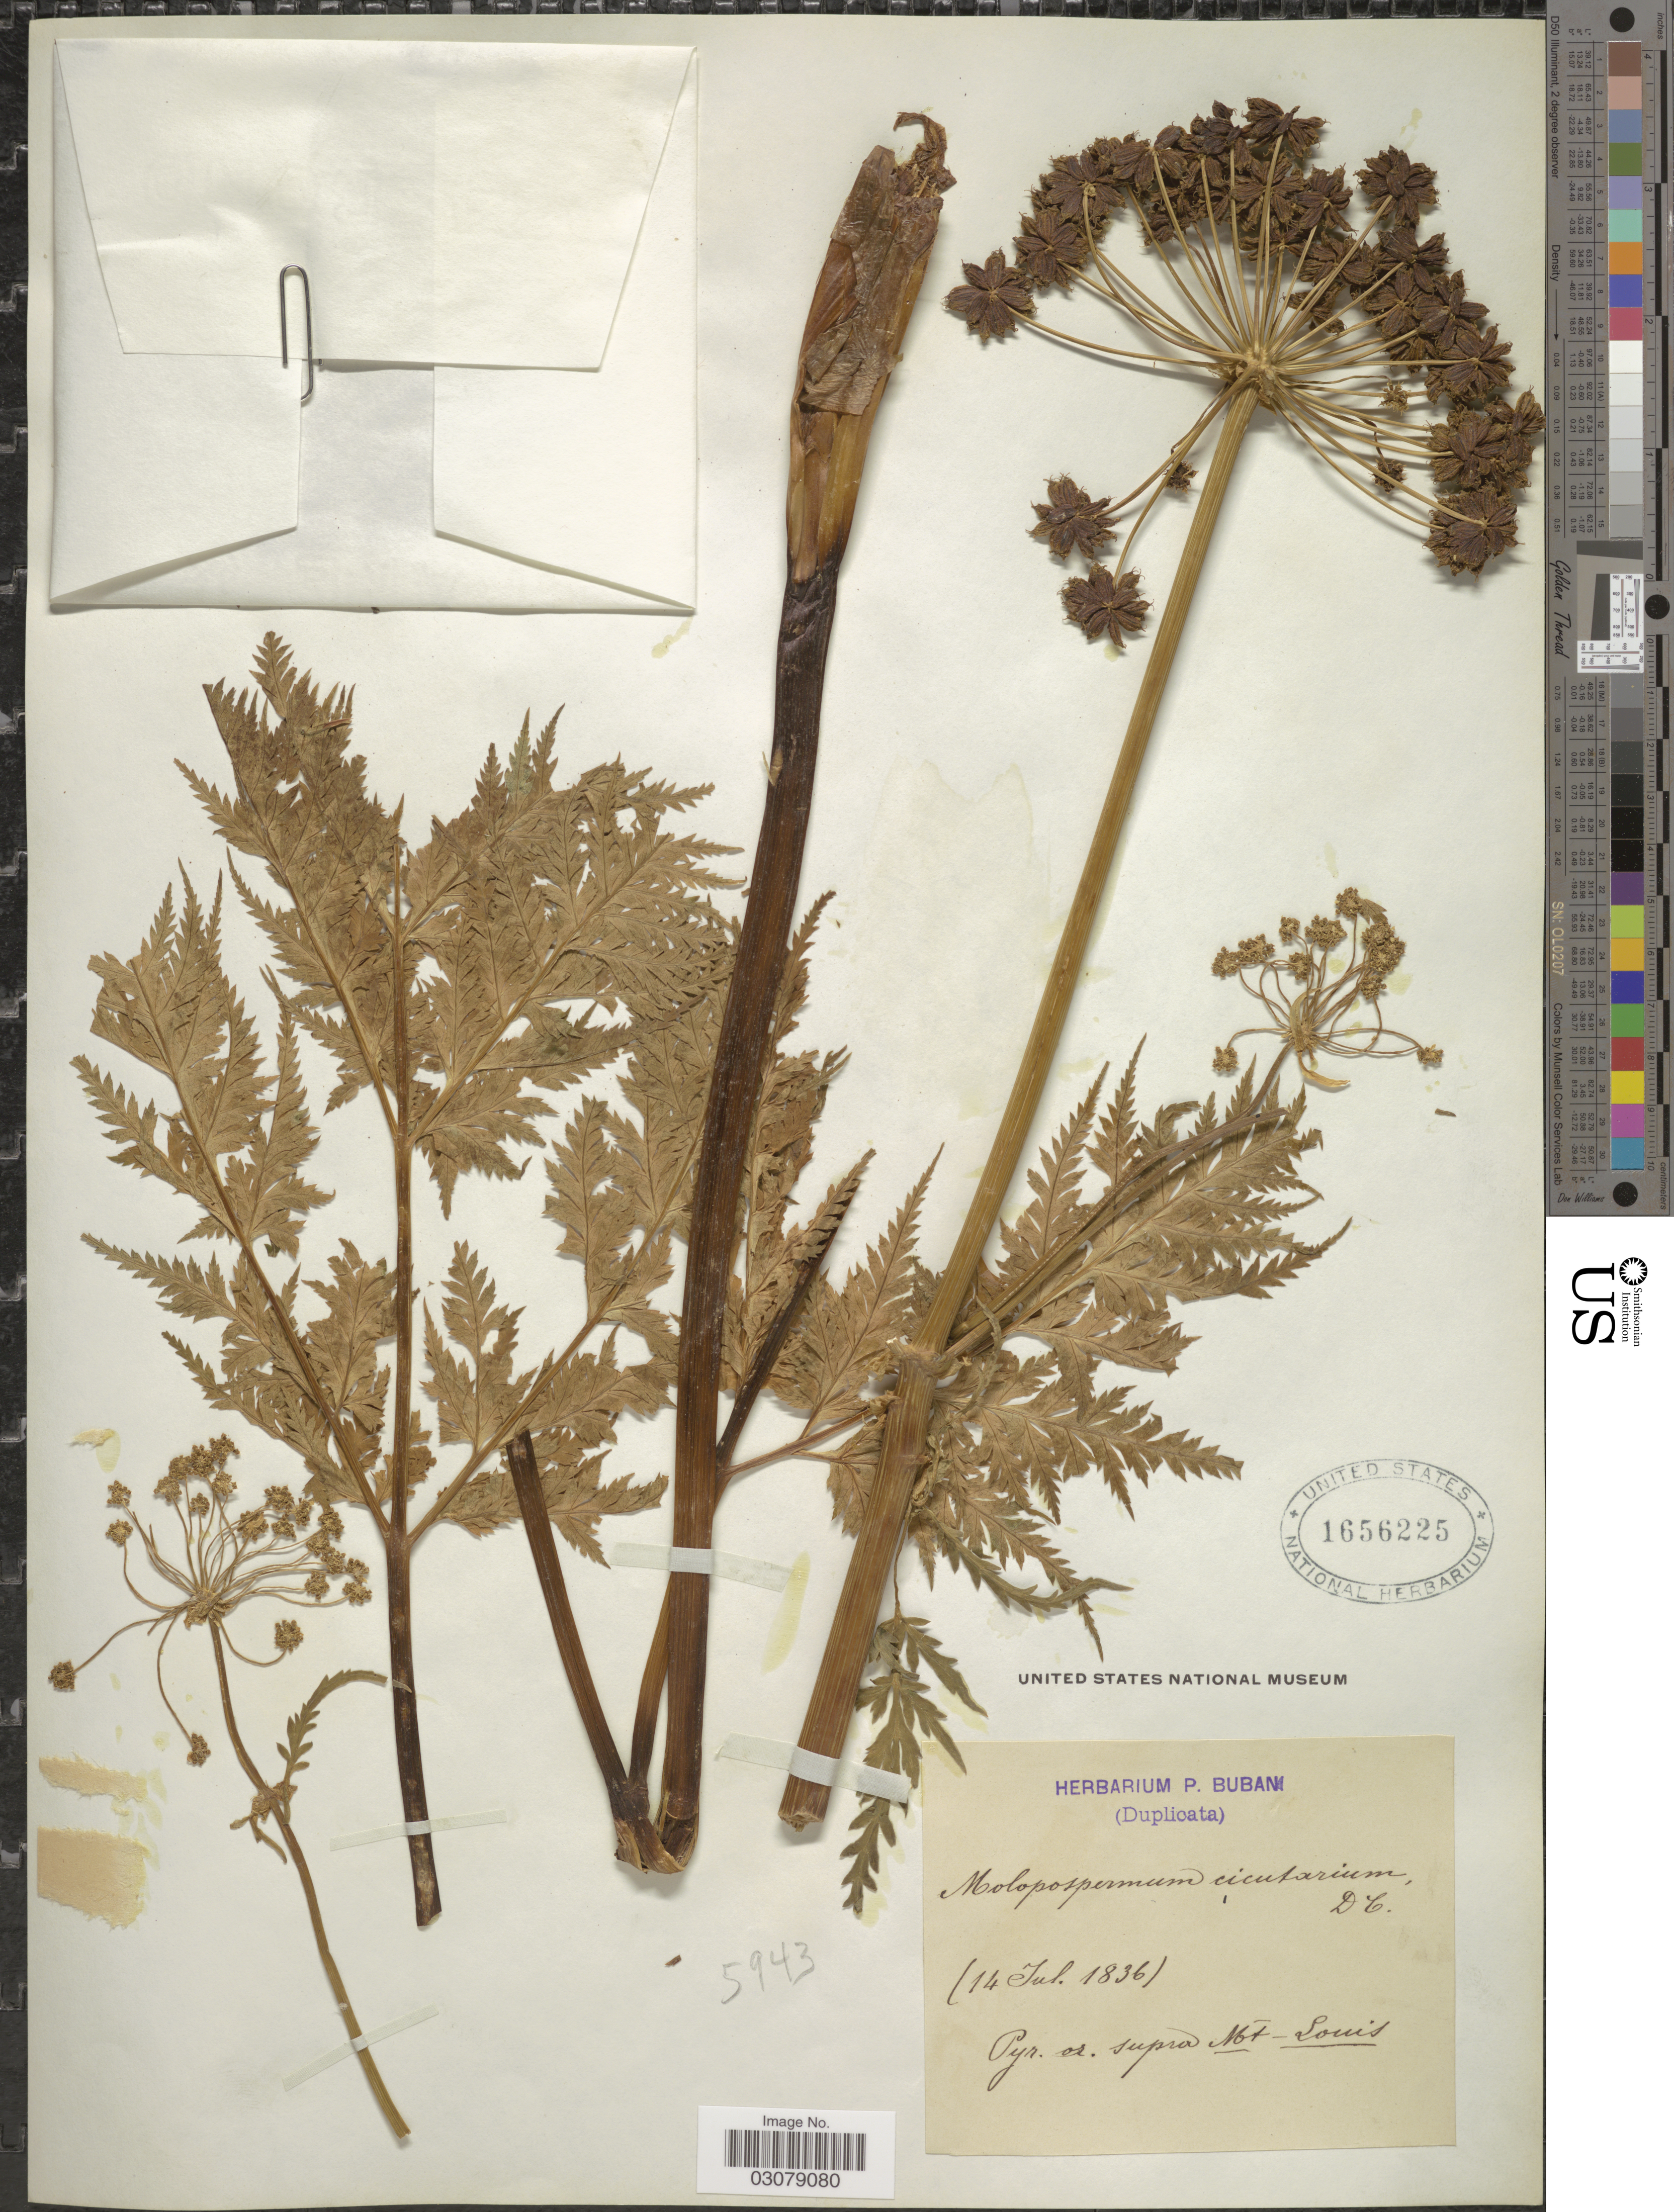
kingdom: Plantae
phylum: Tracheophyta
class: Magnoliopsida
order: Apiales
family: Apiaceae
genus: Molopospermum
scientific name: Molopospermum cicutarium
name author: (Lam.) DC.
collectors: ex herb. P. Bubani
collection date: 1836-07-14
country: France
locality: Pyr. or. supra Mt-Louis.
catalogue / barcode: US 1656225